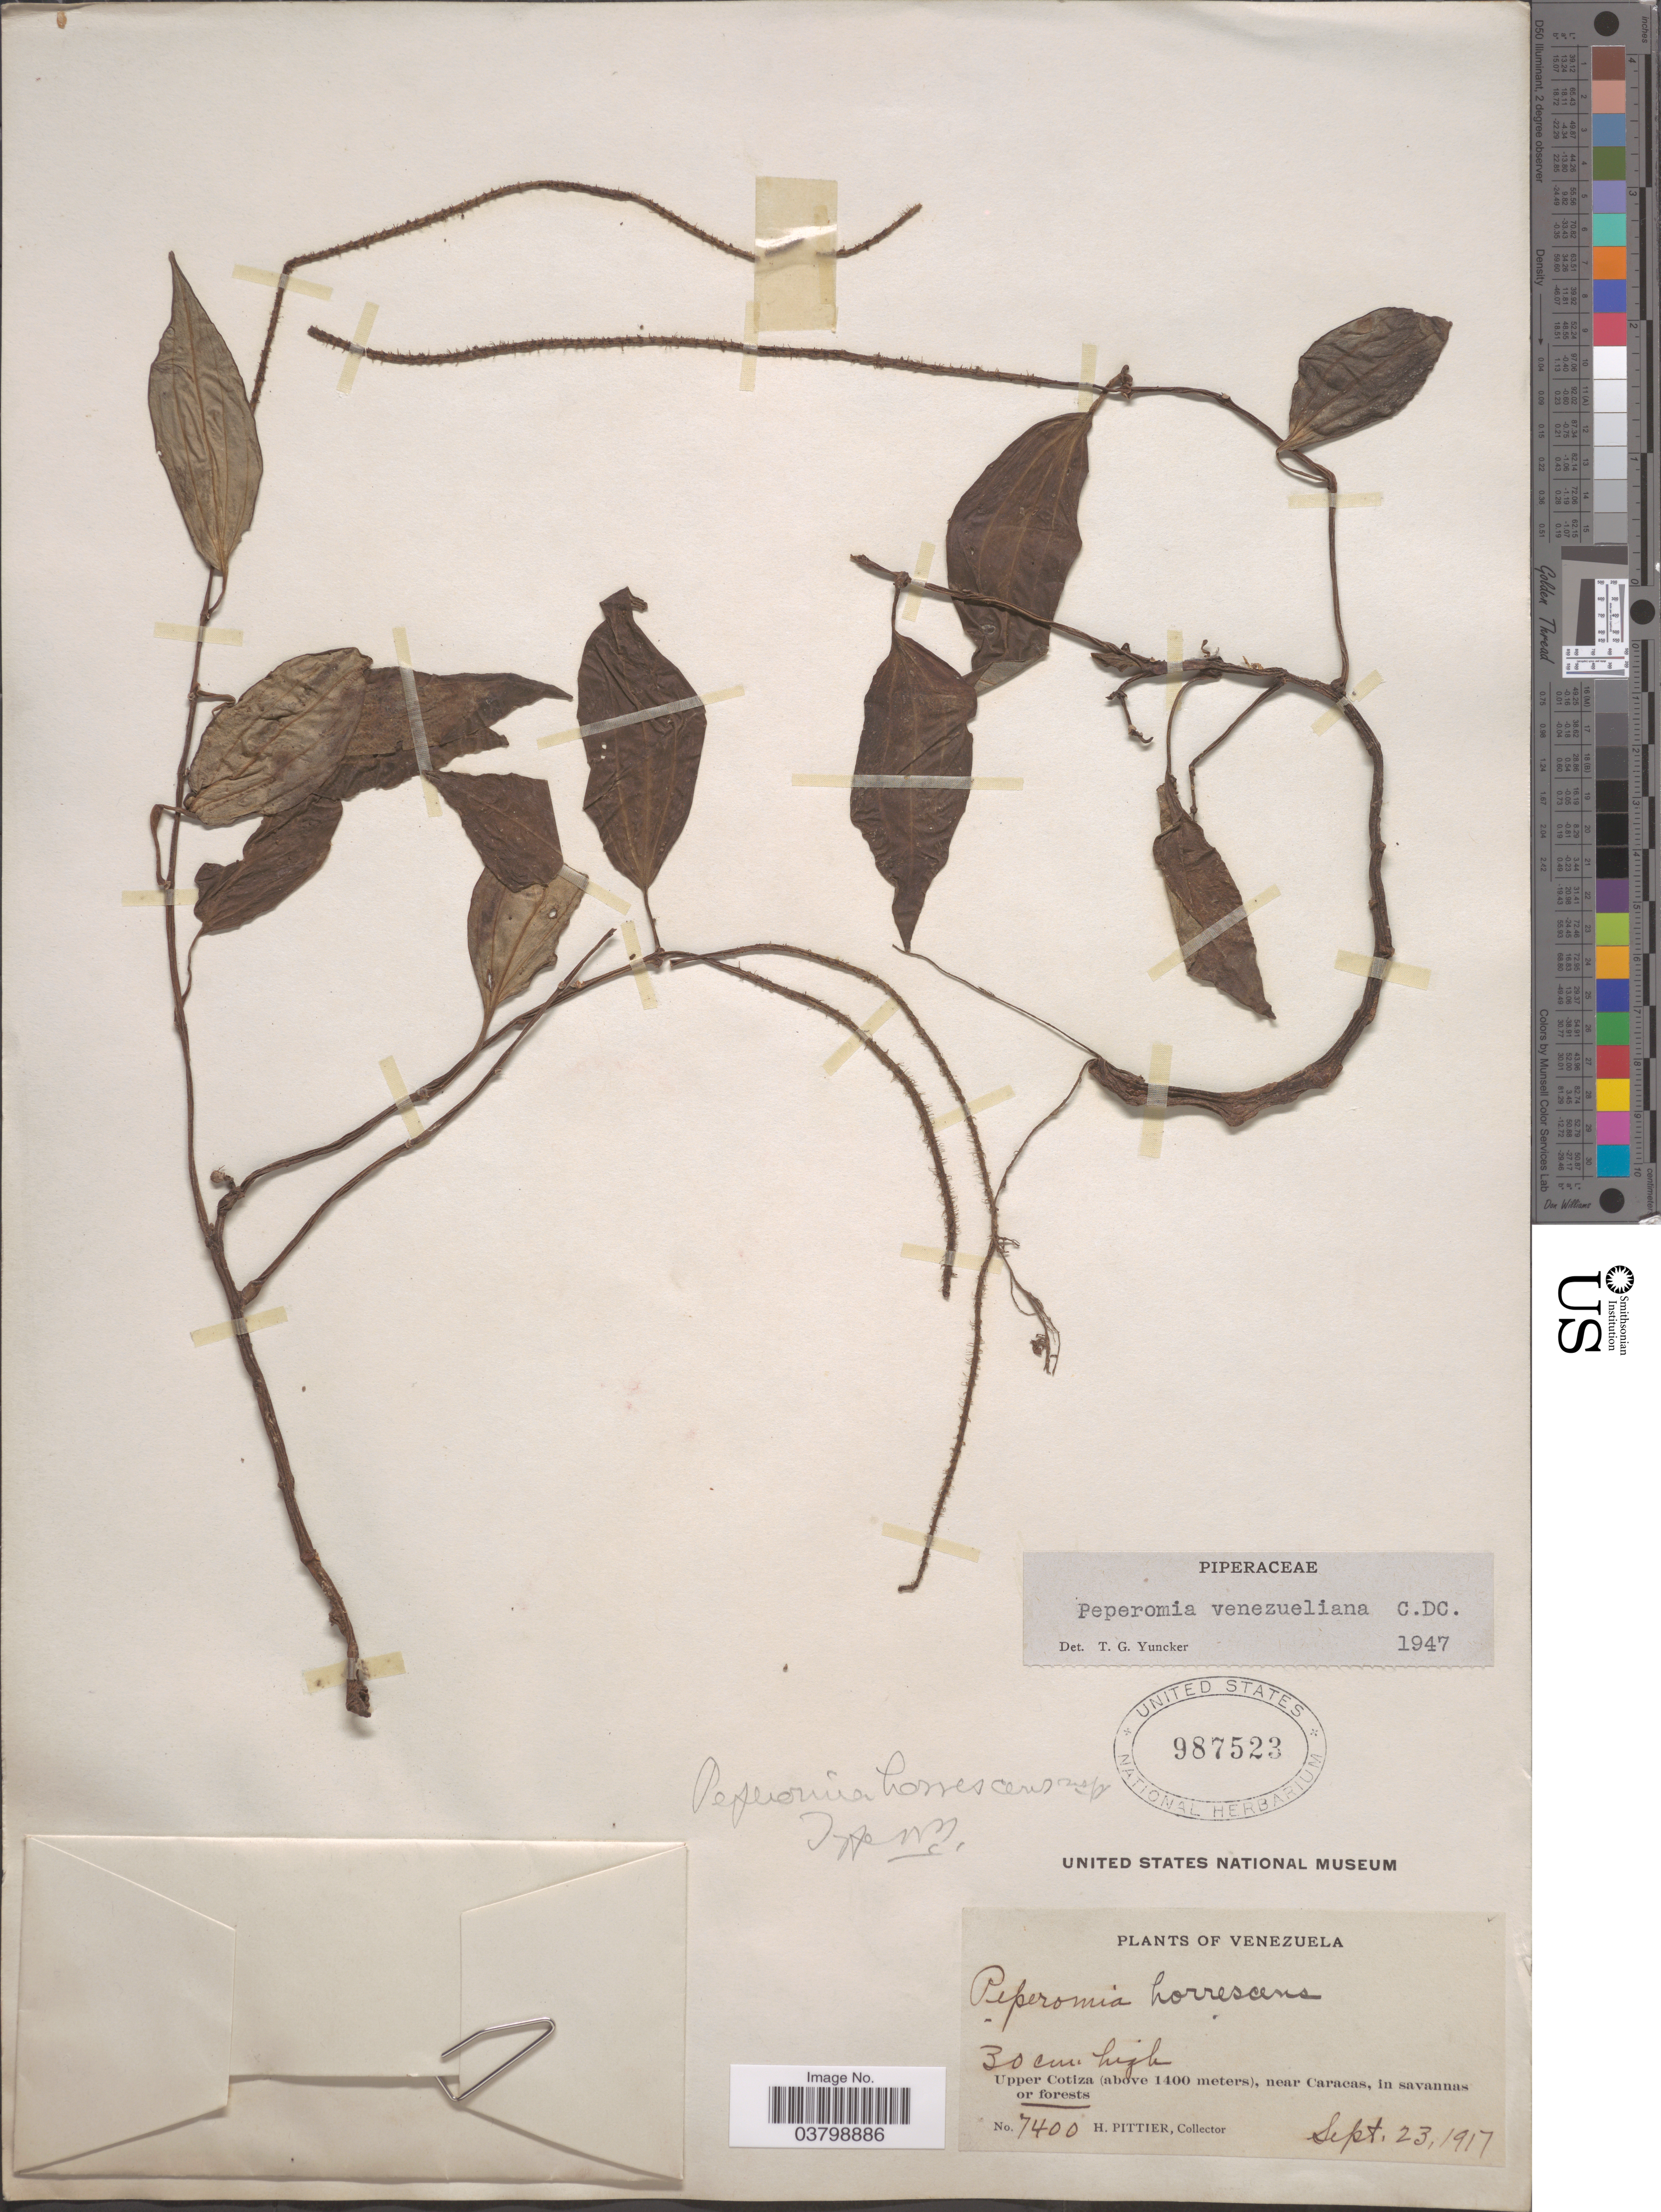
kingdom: Plantae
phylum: Tracheophyta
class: Magnoliopsida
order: Piperales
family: Piperaceae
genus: Peperomia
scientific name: Peperomia trinervis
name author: Ruiz & Pav.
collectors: H. F. Pittier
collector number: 7400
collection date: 1917-09-23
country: Venezuela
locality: Upper Cotiza, near Caracas, in savannas or forests.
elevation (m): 1400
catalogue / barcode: US 987523